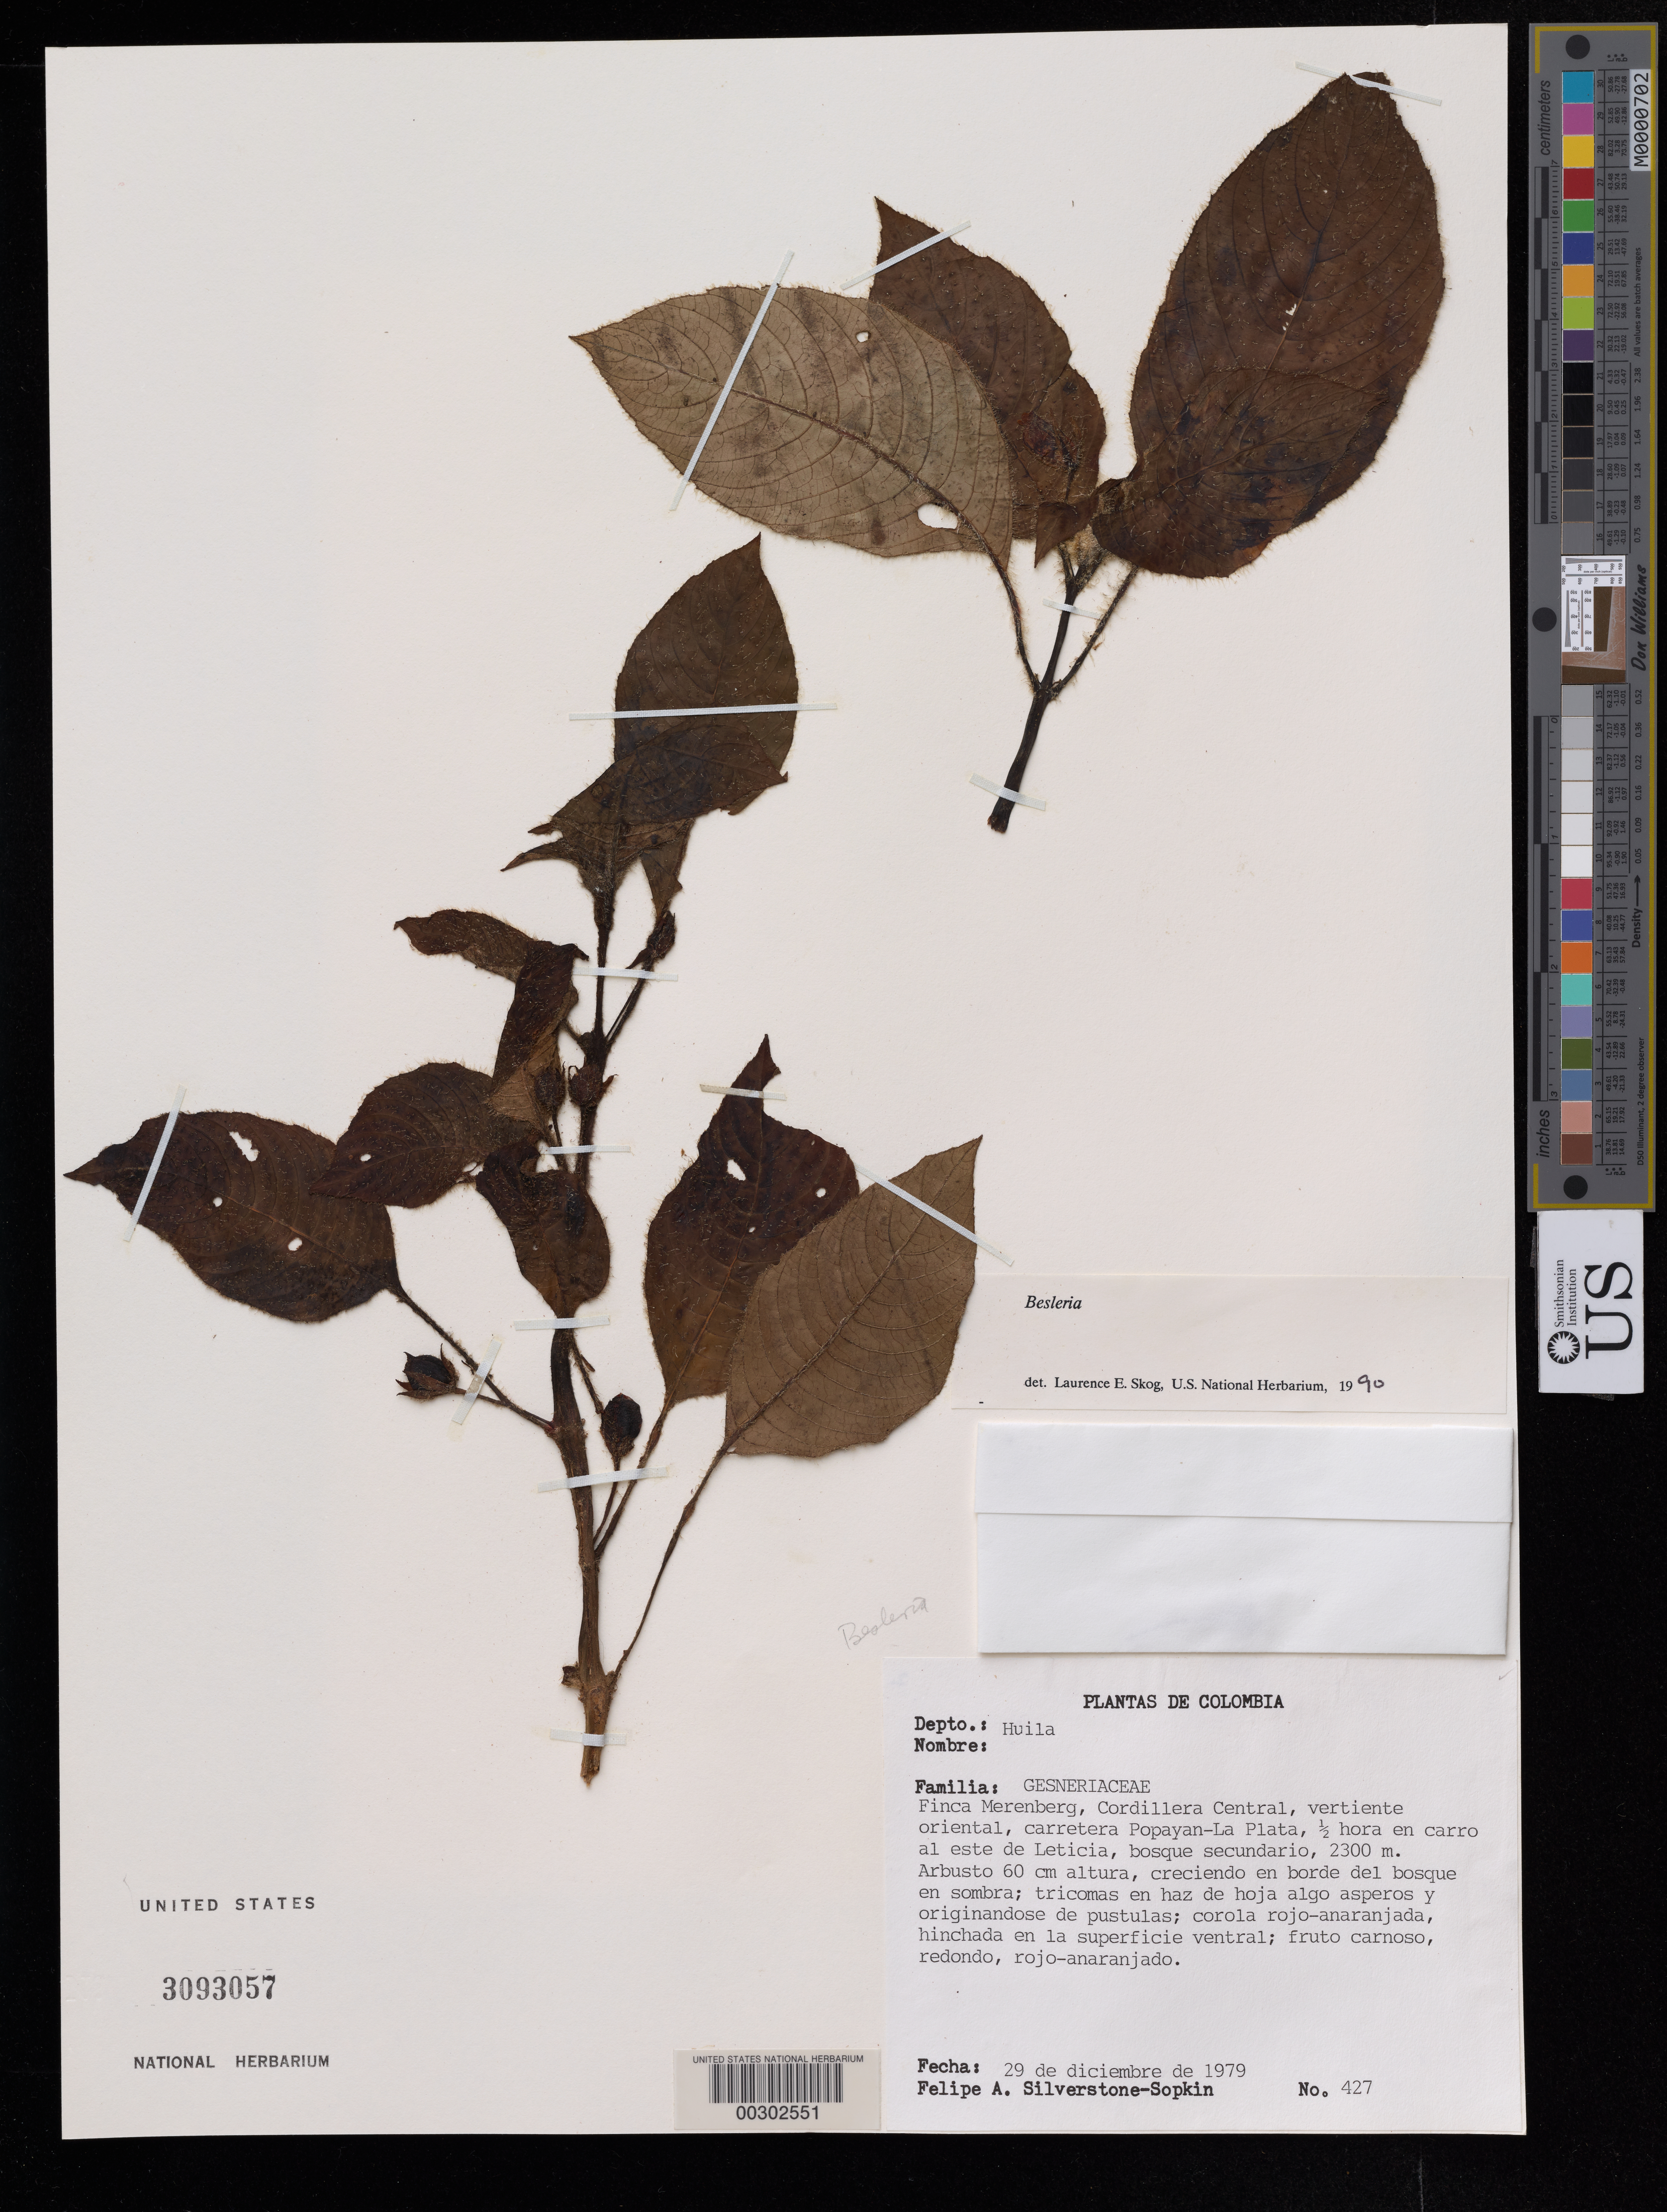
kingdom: Plantae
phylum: Tracheophyta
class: Magnoliopsida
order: Lamiales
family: Gesneriaceae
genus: Besleria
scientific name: Besleria sp.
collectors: P. A. Silverstone-Sopkin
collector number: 427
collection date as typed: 29 Dec 1979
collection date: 1979-12-29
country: Colombia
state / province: Huila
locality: Finca Merenberg, Cordillera Central, eastern slope, Popayan-La Plata highway, 1/2 hr by car E of Leticia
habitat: Secondary forest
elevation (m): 2300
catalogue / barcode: US 3093057